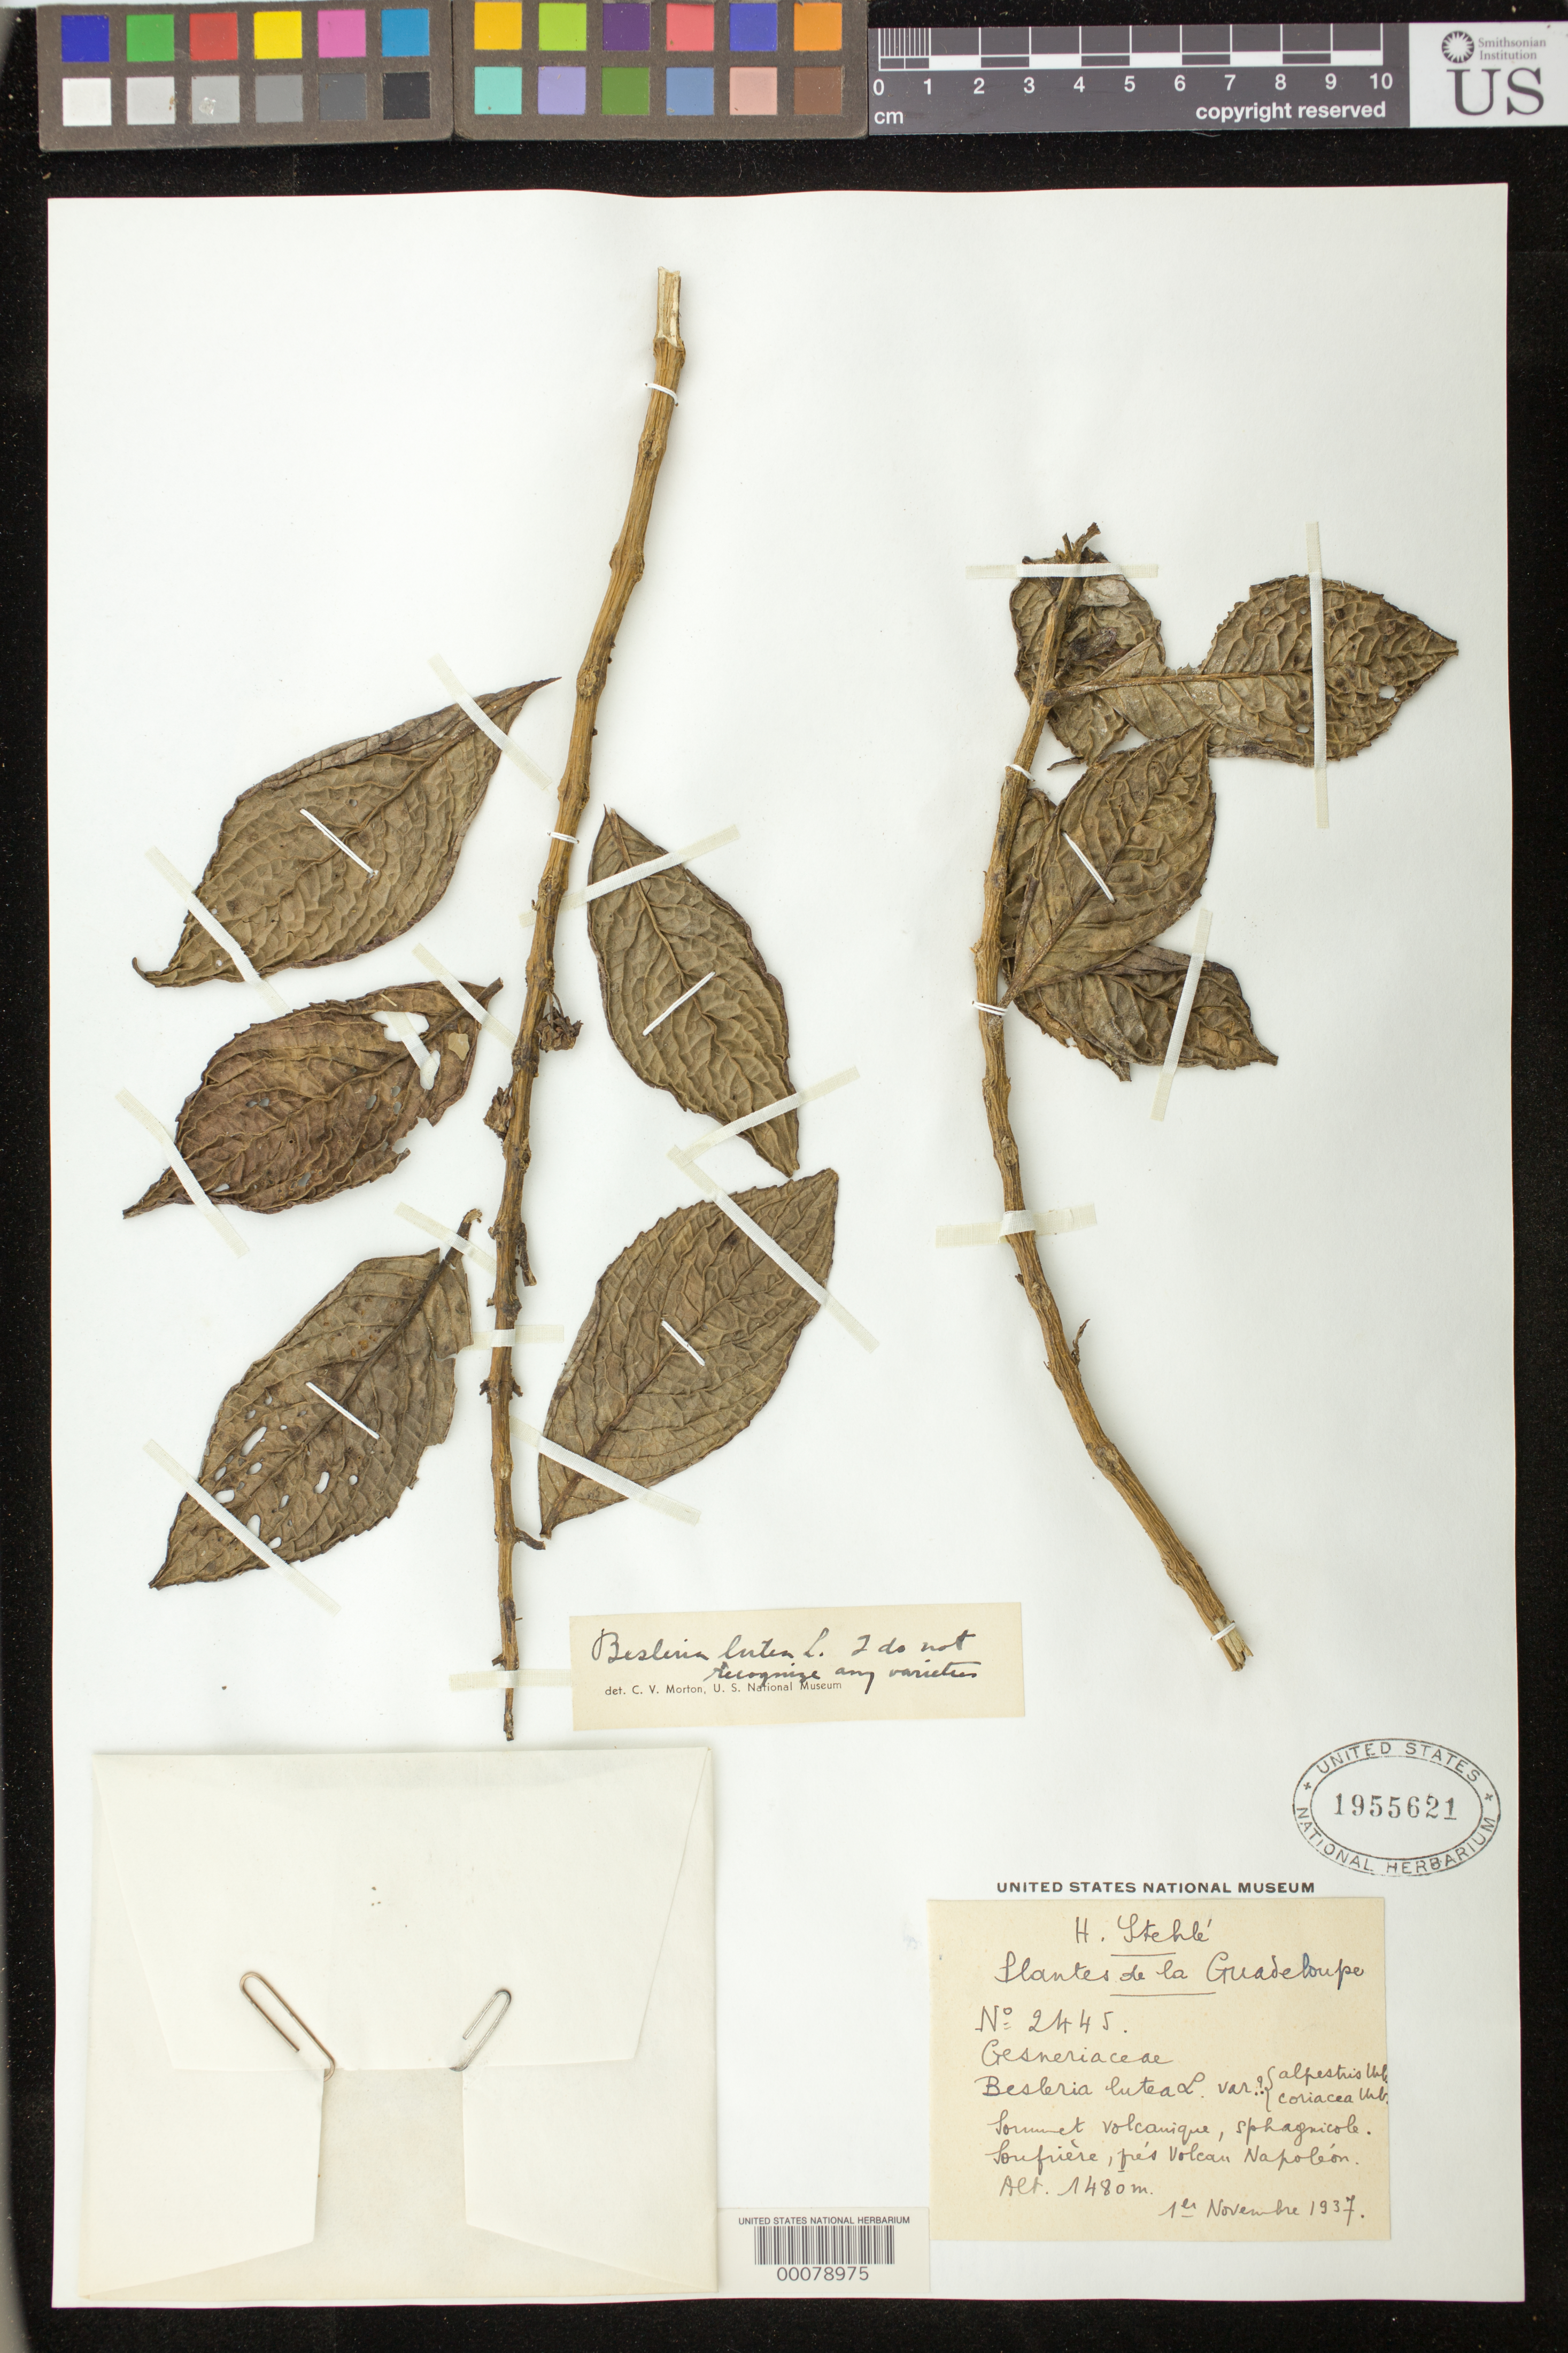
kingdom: Plantae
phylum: Tracheophyta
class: Magnoliopsida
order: Lamiales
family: Gesneriaceae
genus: Besleria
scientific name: Besleria lutea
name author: L.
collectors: H. Stehlé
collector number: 2445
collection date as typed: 01 Nov 1937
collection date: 1937-11-01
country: Guadeloupe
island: Basse Terre [Guadeloupe]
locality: Soufriere, near Volcan Napoleon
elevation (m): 1480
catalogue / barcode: US 1955621